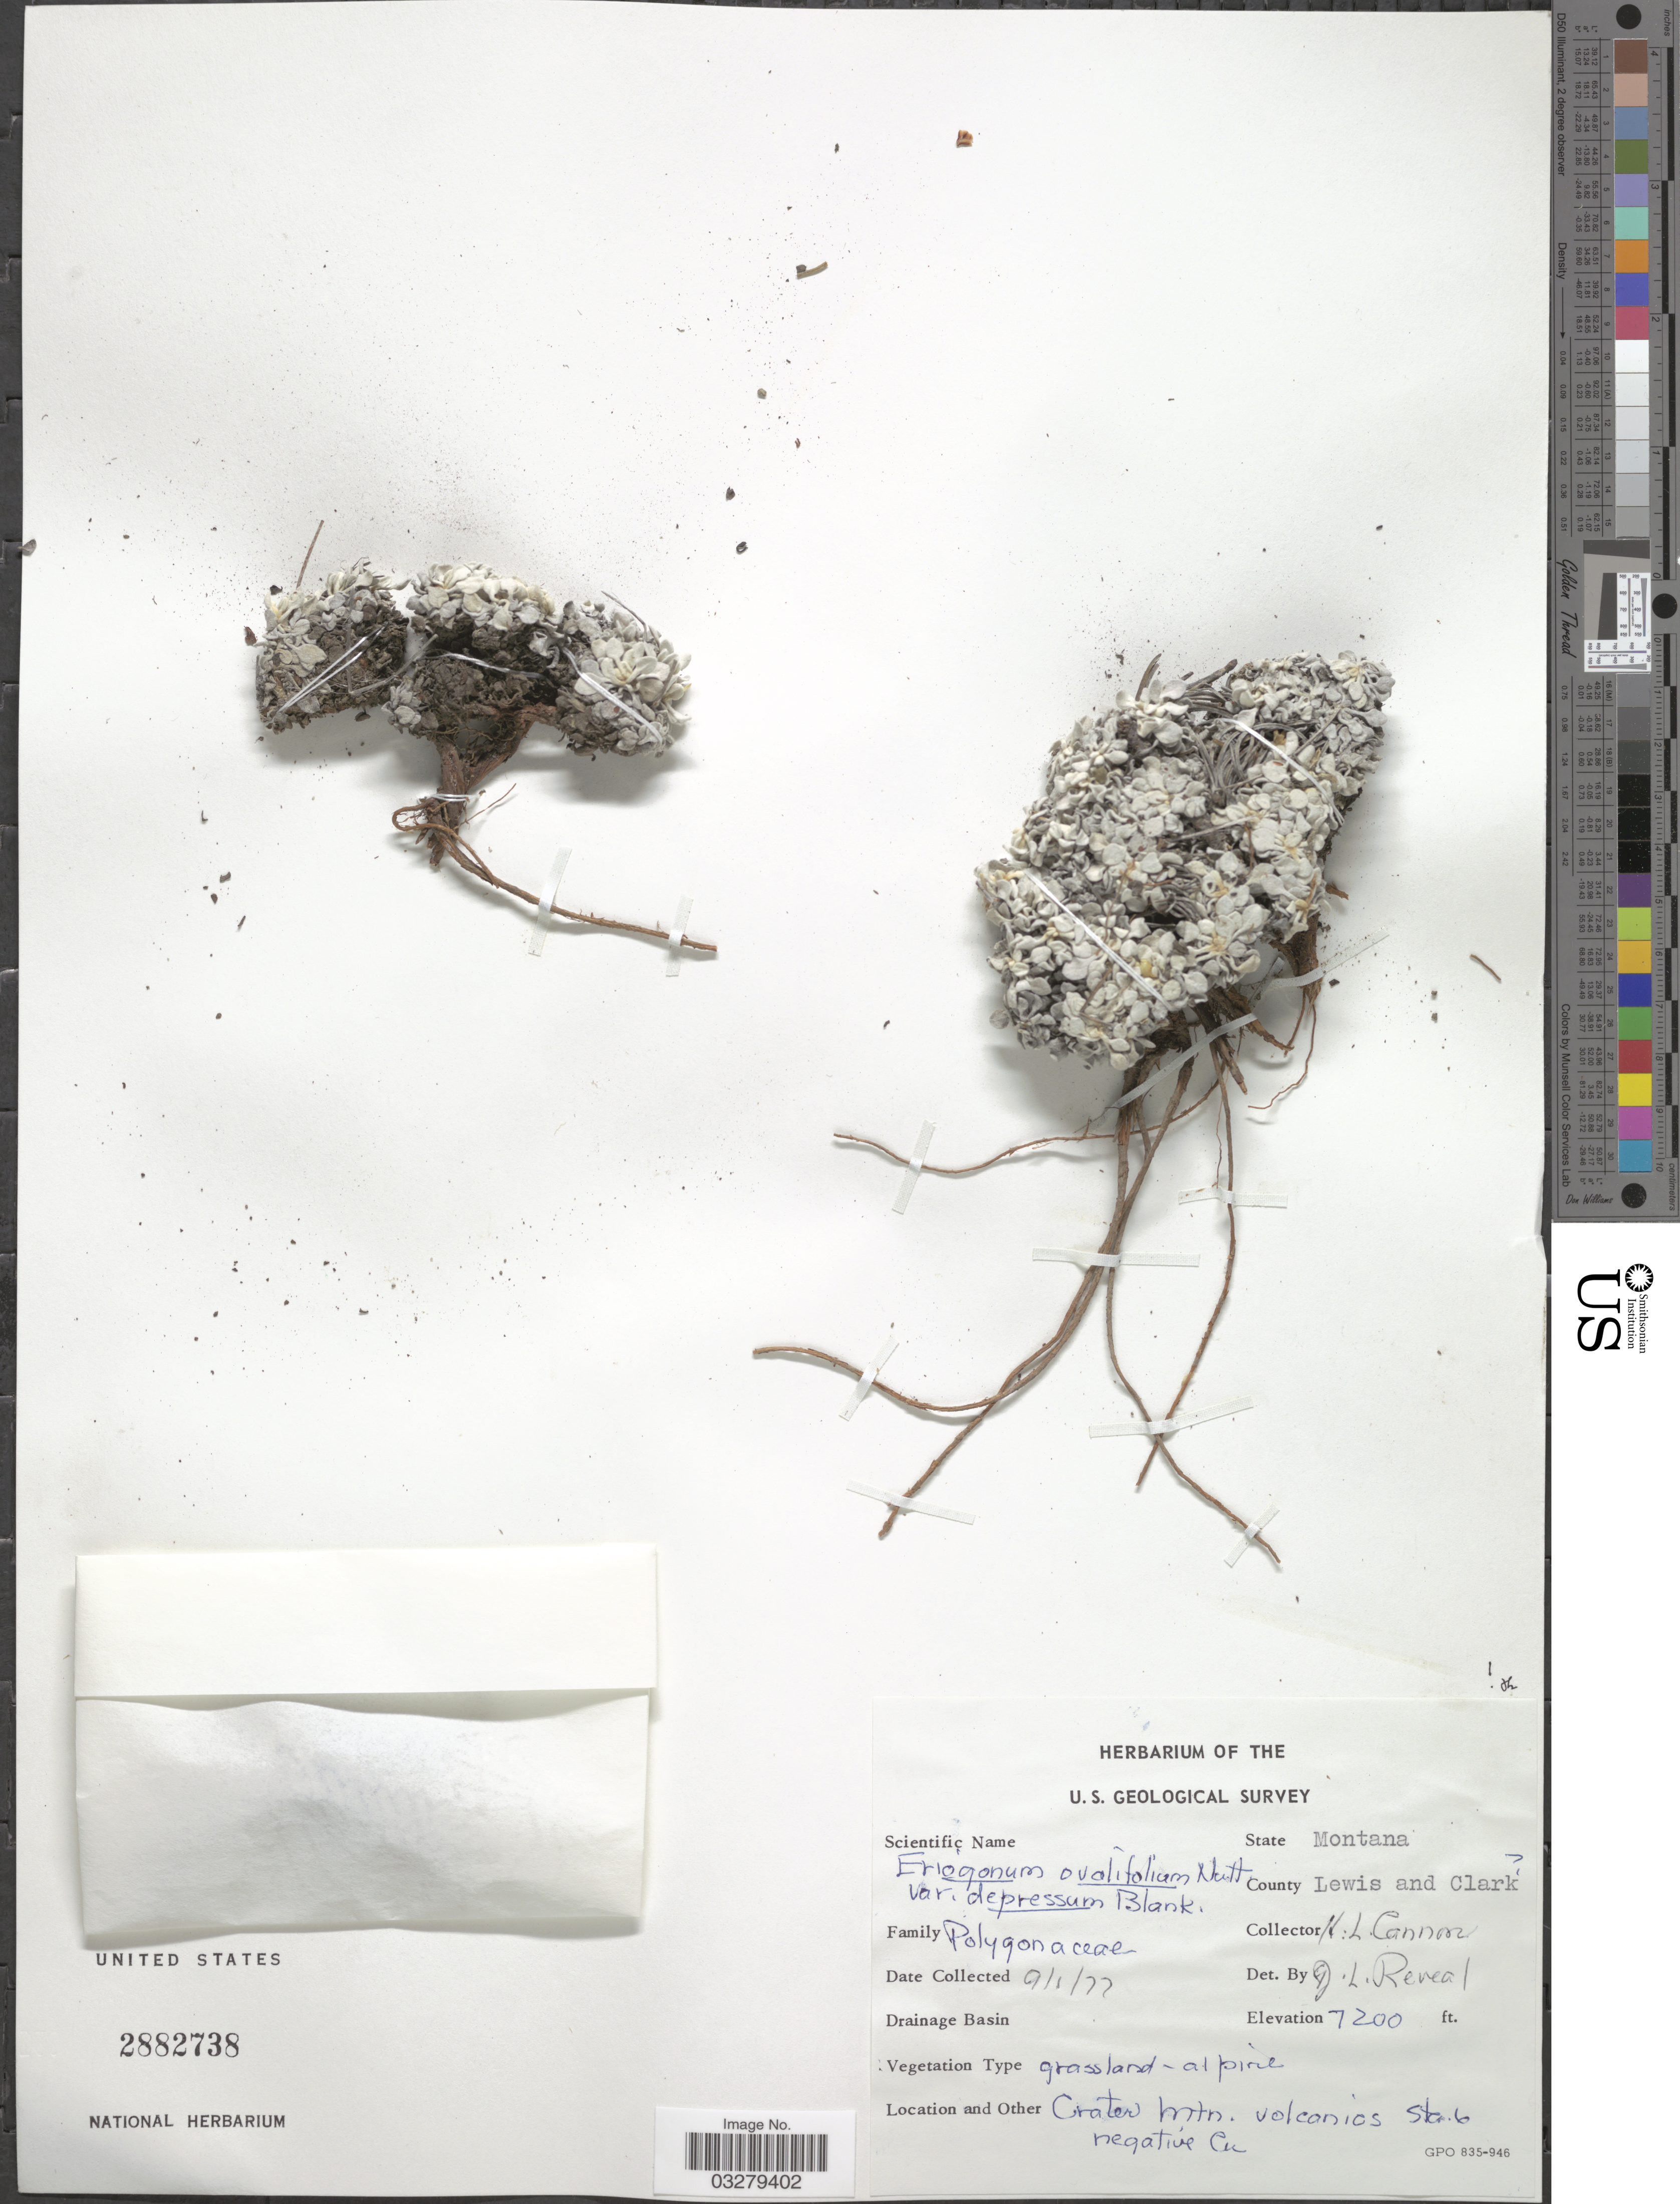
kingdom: Plantae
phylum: Tracheophyta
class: Magnoliopsida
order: Caryophyllales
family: Polygonaceae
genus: Eriogonum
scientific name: Eriogonum ovalifolium var. depressum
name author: Blank.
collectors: H. Cannon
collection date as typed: Transcribed d/m/y: 1/9/77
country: United States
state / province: Montana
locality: County Lewis and Clark, Crater Mtn. volcanics Sta. 6, negative Cu.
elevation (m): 2195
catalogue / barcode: US 2882738